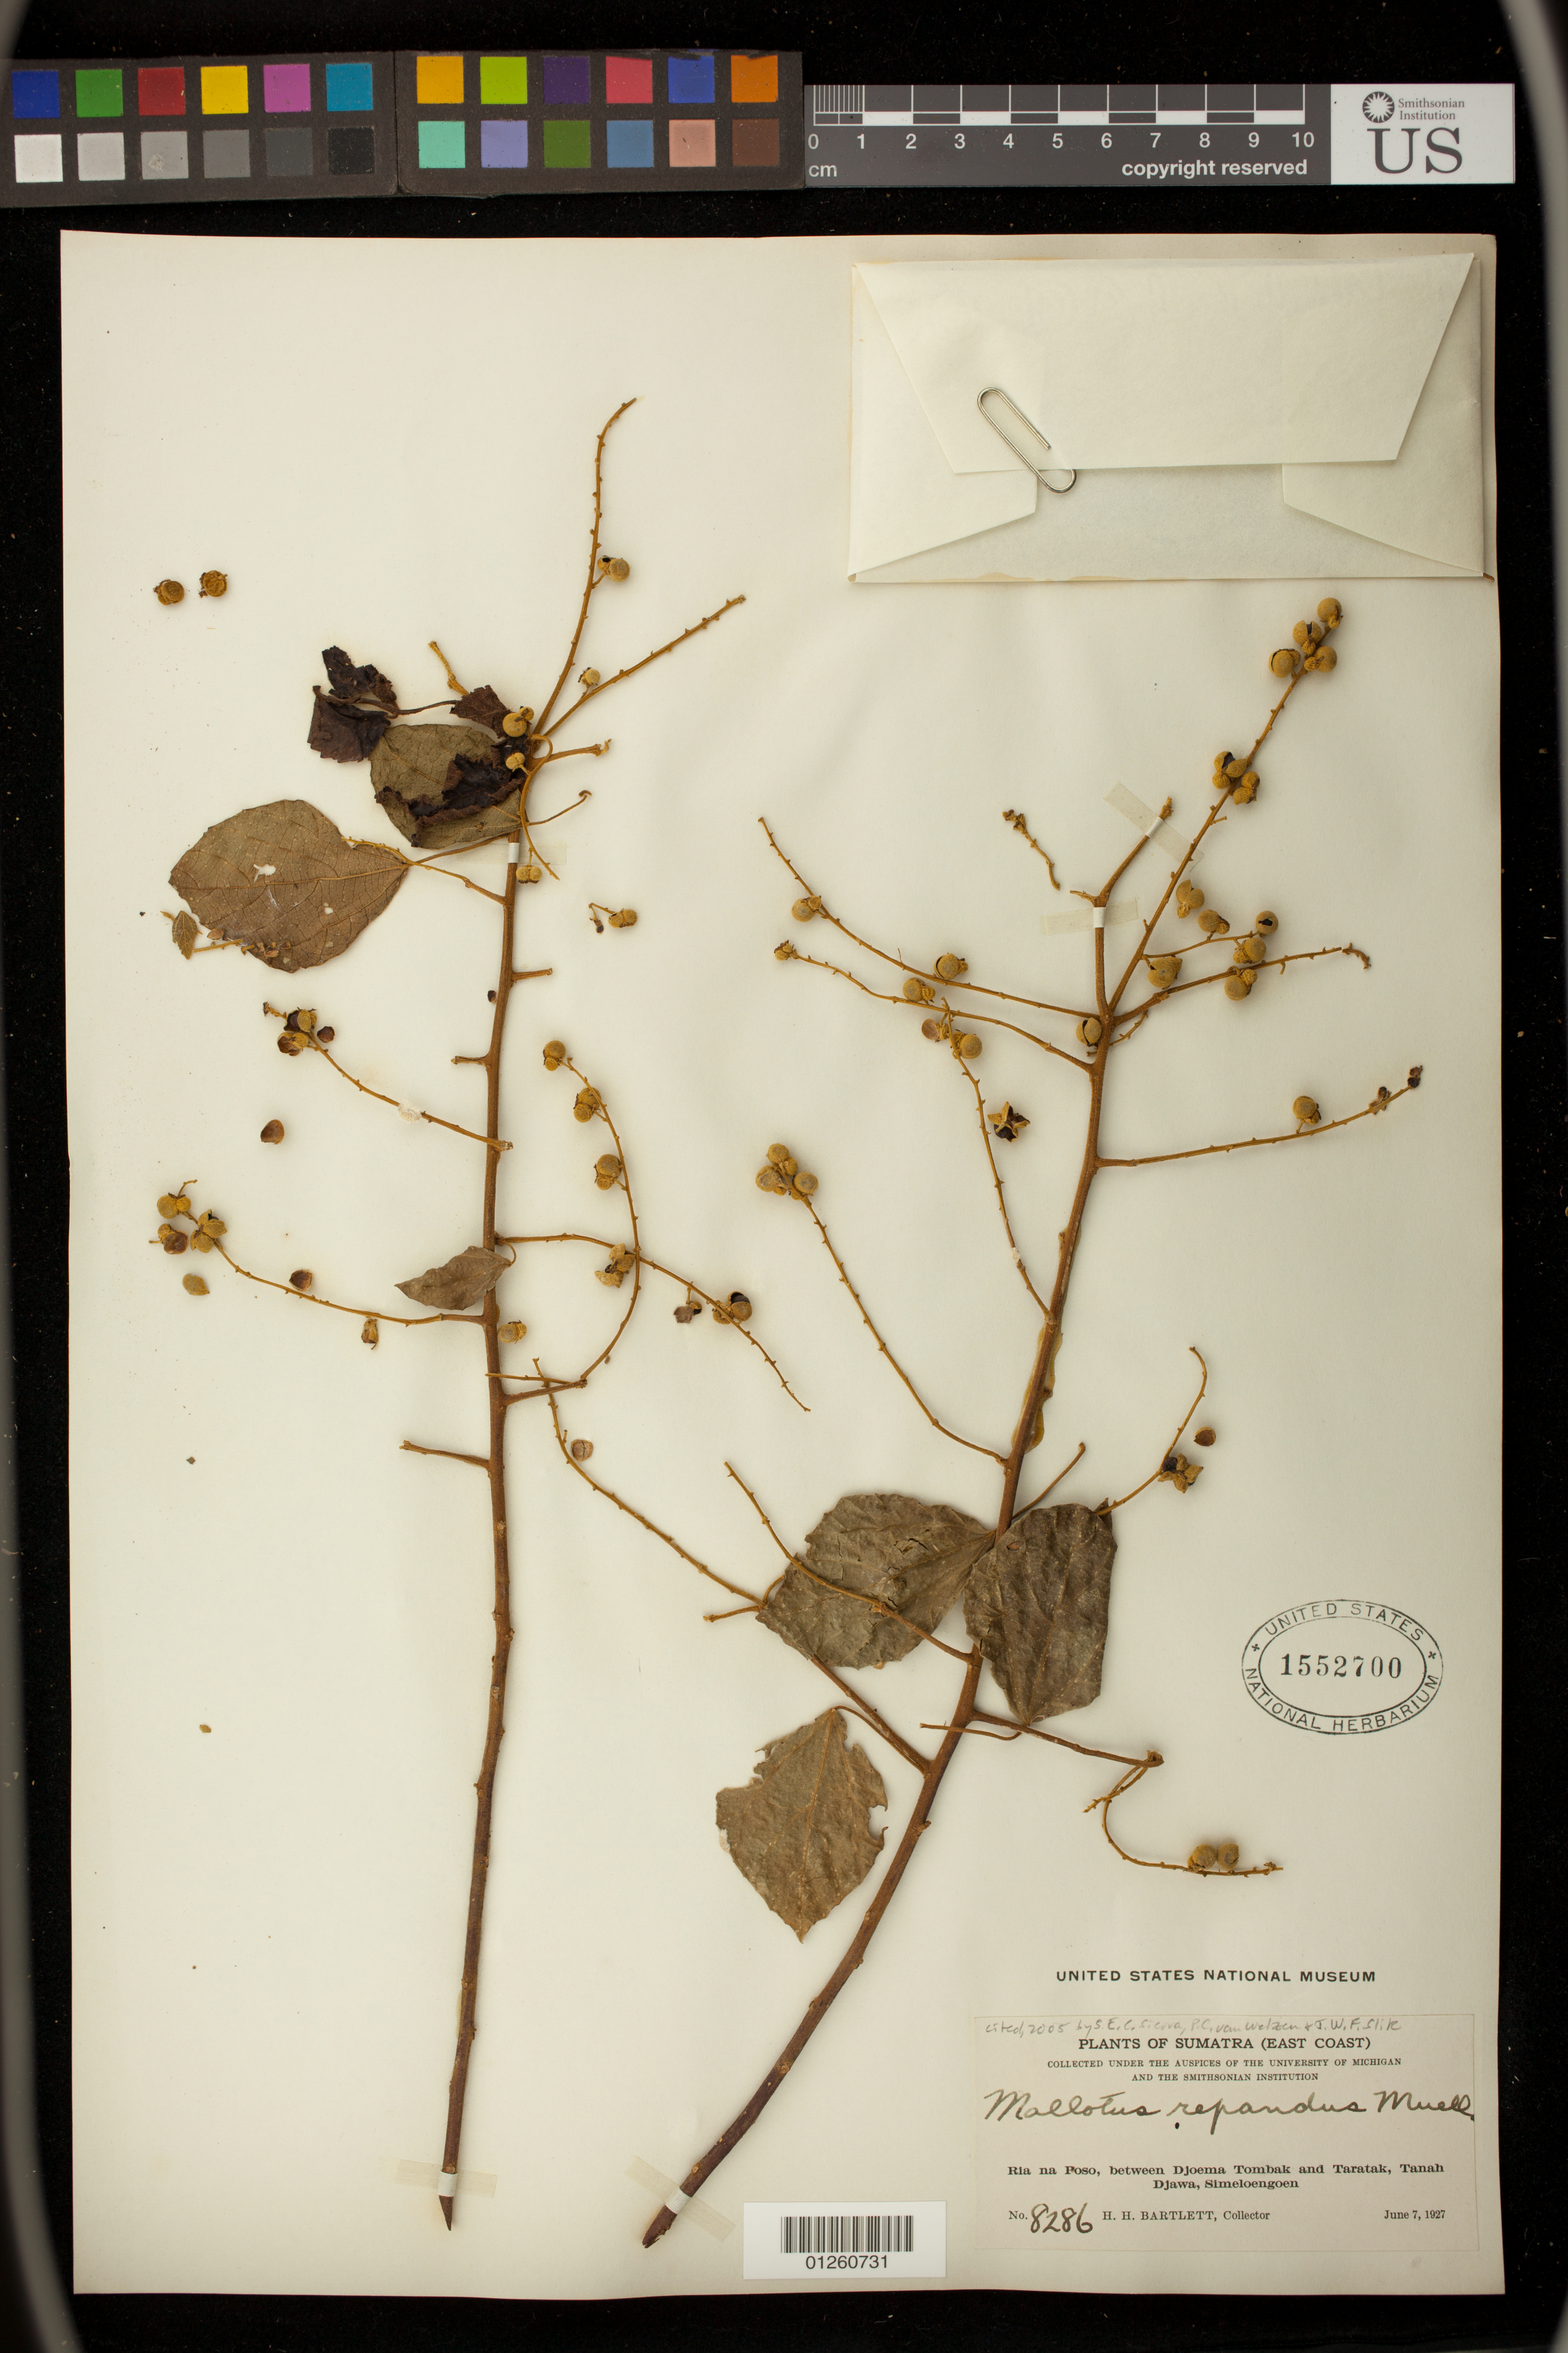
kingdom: Plantae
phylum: Tracheophyta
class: Magnoliopsida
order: Malpighiales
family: Euphorbiaceae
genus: Mallotus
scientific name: Mallotus repandus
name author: (Rottler) Müll. Arg.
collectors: H. H. Bartlett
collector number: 8286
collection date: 1927-06-07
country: Indonesia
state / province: Sumatra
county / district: Sumatera Utara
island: Sumatra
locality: Ria na Poso, between Djoema [Juma] Tombak and Taratak, Tanah Djawa, Simeloengoen [Simalungun]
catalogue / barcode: US 1552700